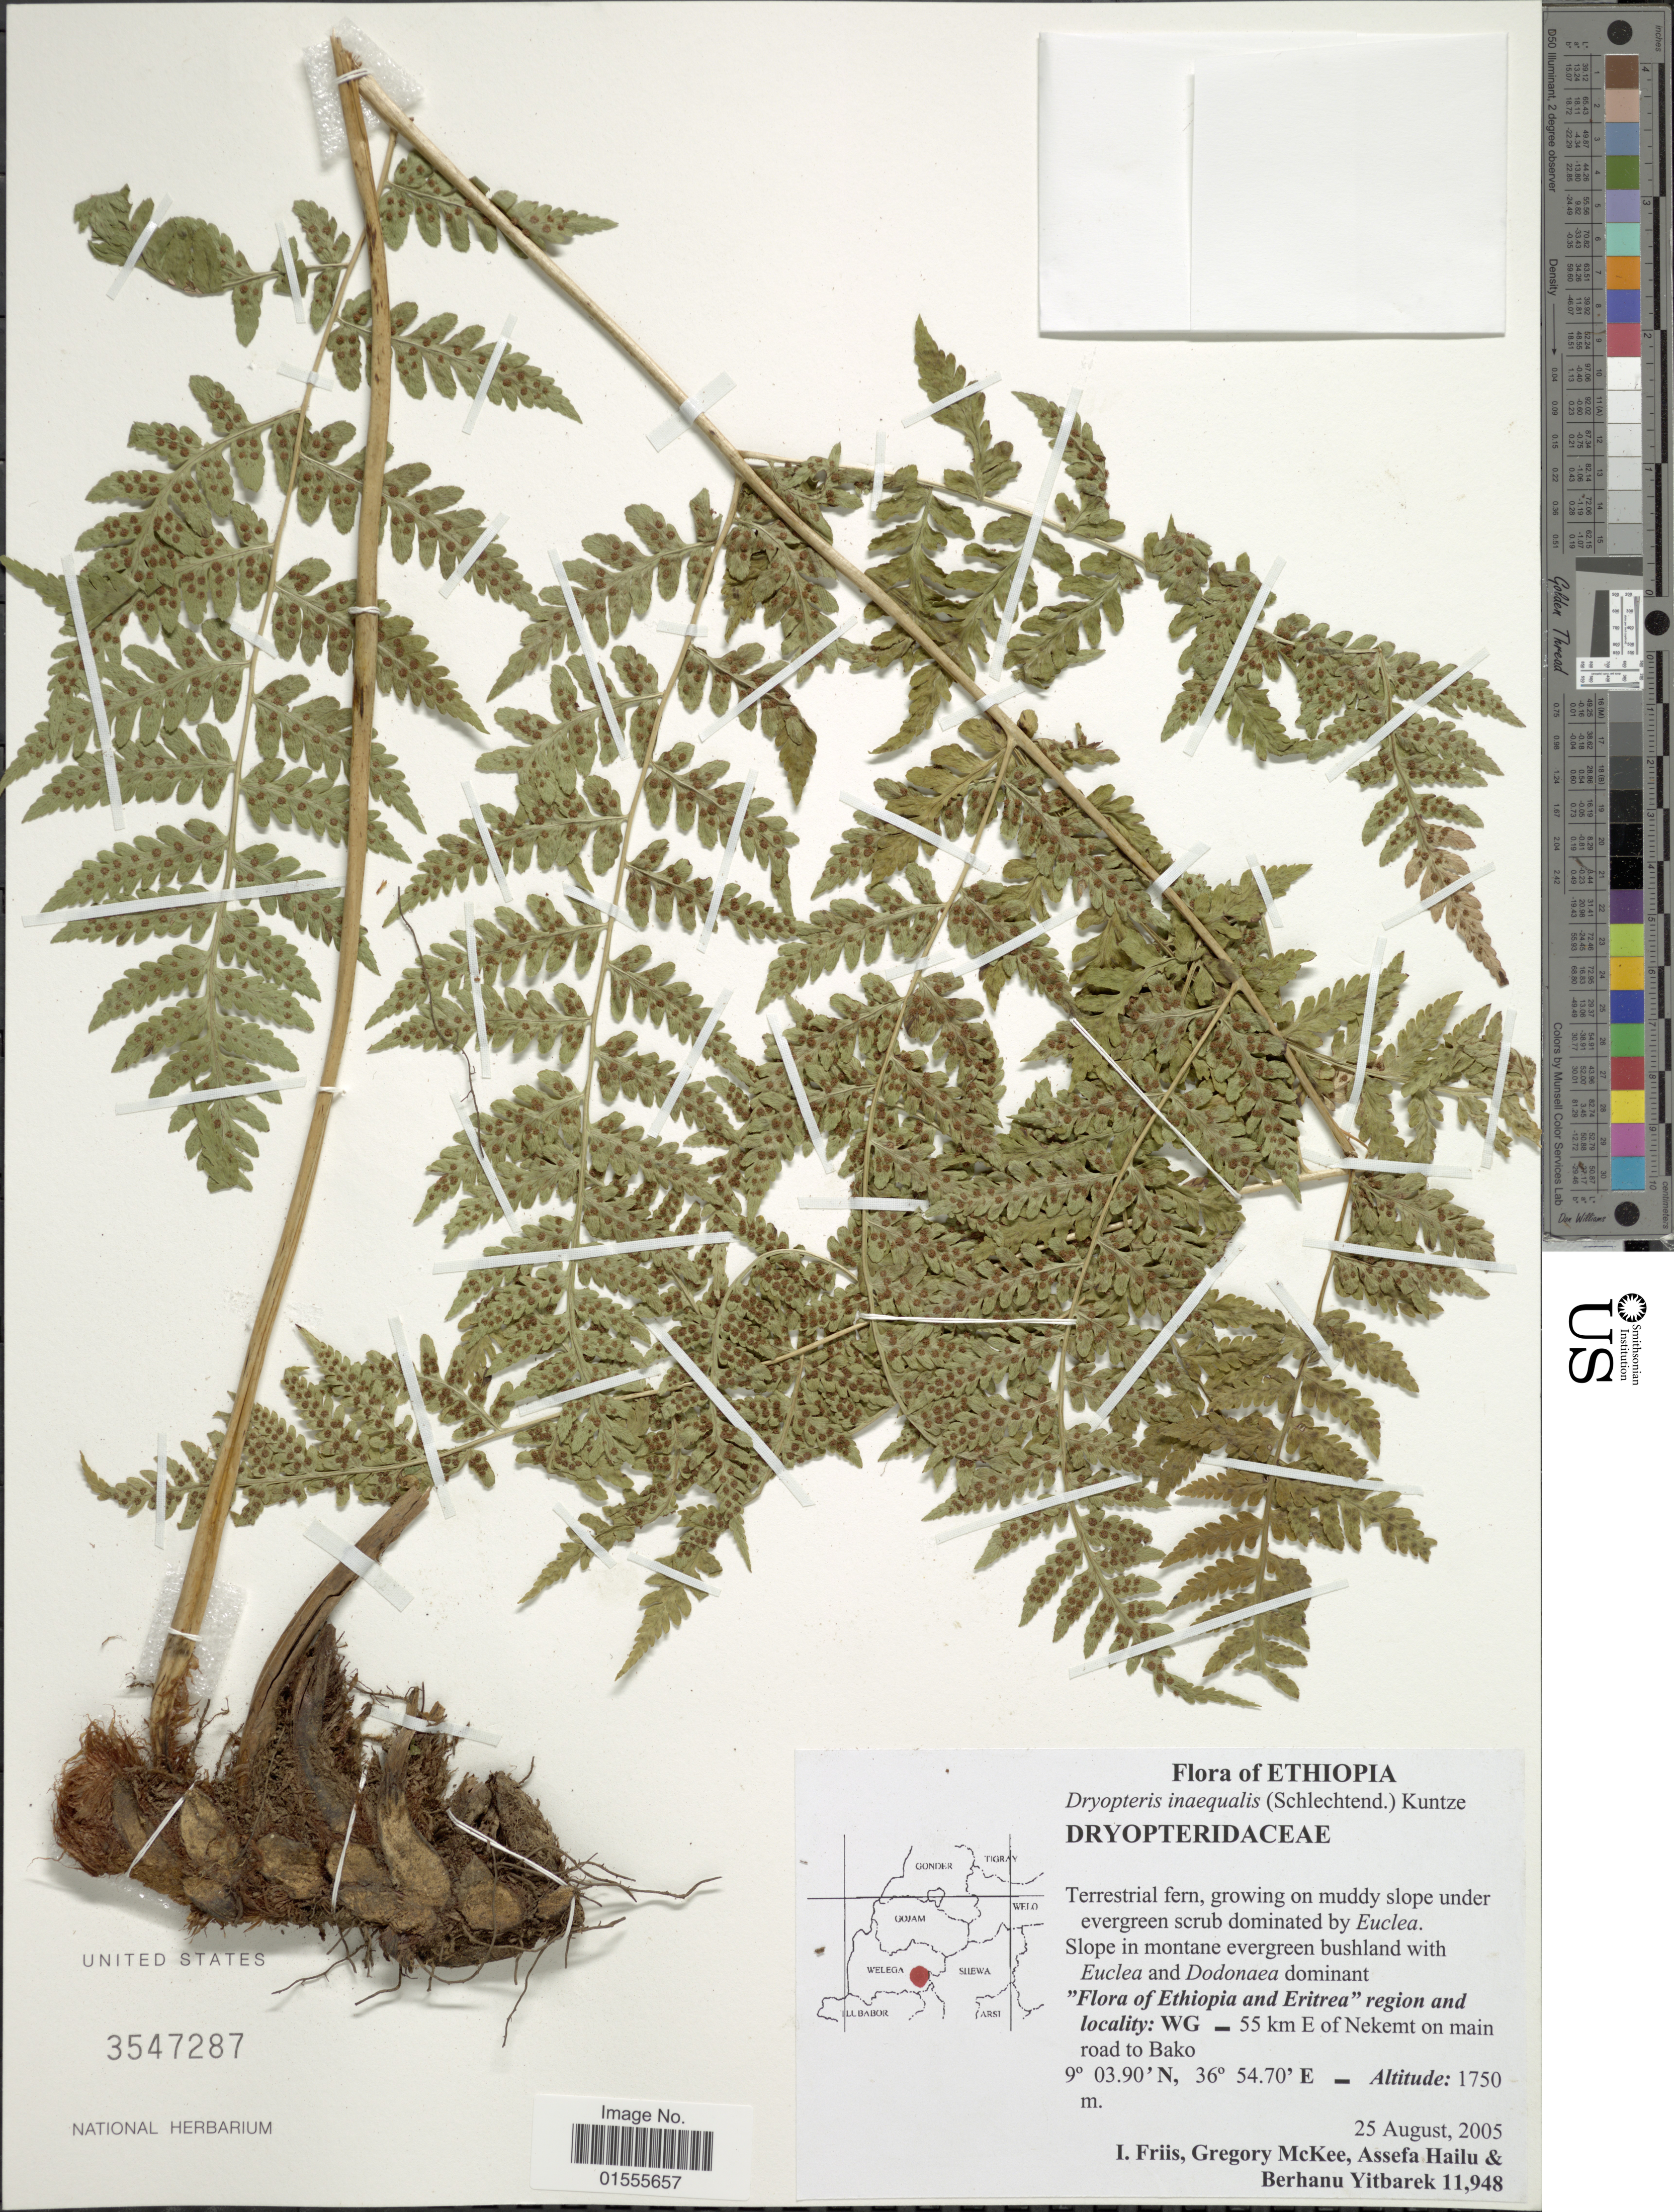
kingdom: Plantae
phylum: Tracheophyta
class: Polypodiopsida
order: Polypodiales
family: Dryopteridaceae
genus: Dryopteris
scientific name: Dryopteris inaequalis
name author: (Schltdl.) Kuntze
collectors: I. Friis, G. S. McKee, A. Hailu & B. Yitbarek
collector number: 11948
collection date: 2005-08-25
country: Ethiopia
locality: Ethipoa and Eritrea, WG _ 55 km E of Nekemt on main road to Bako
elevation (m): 1750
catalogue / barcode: US 3547287